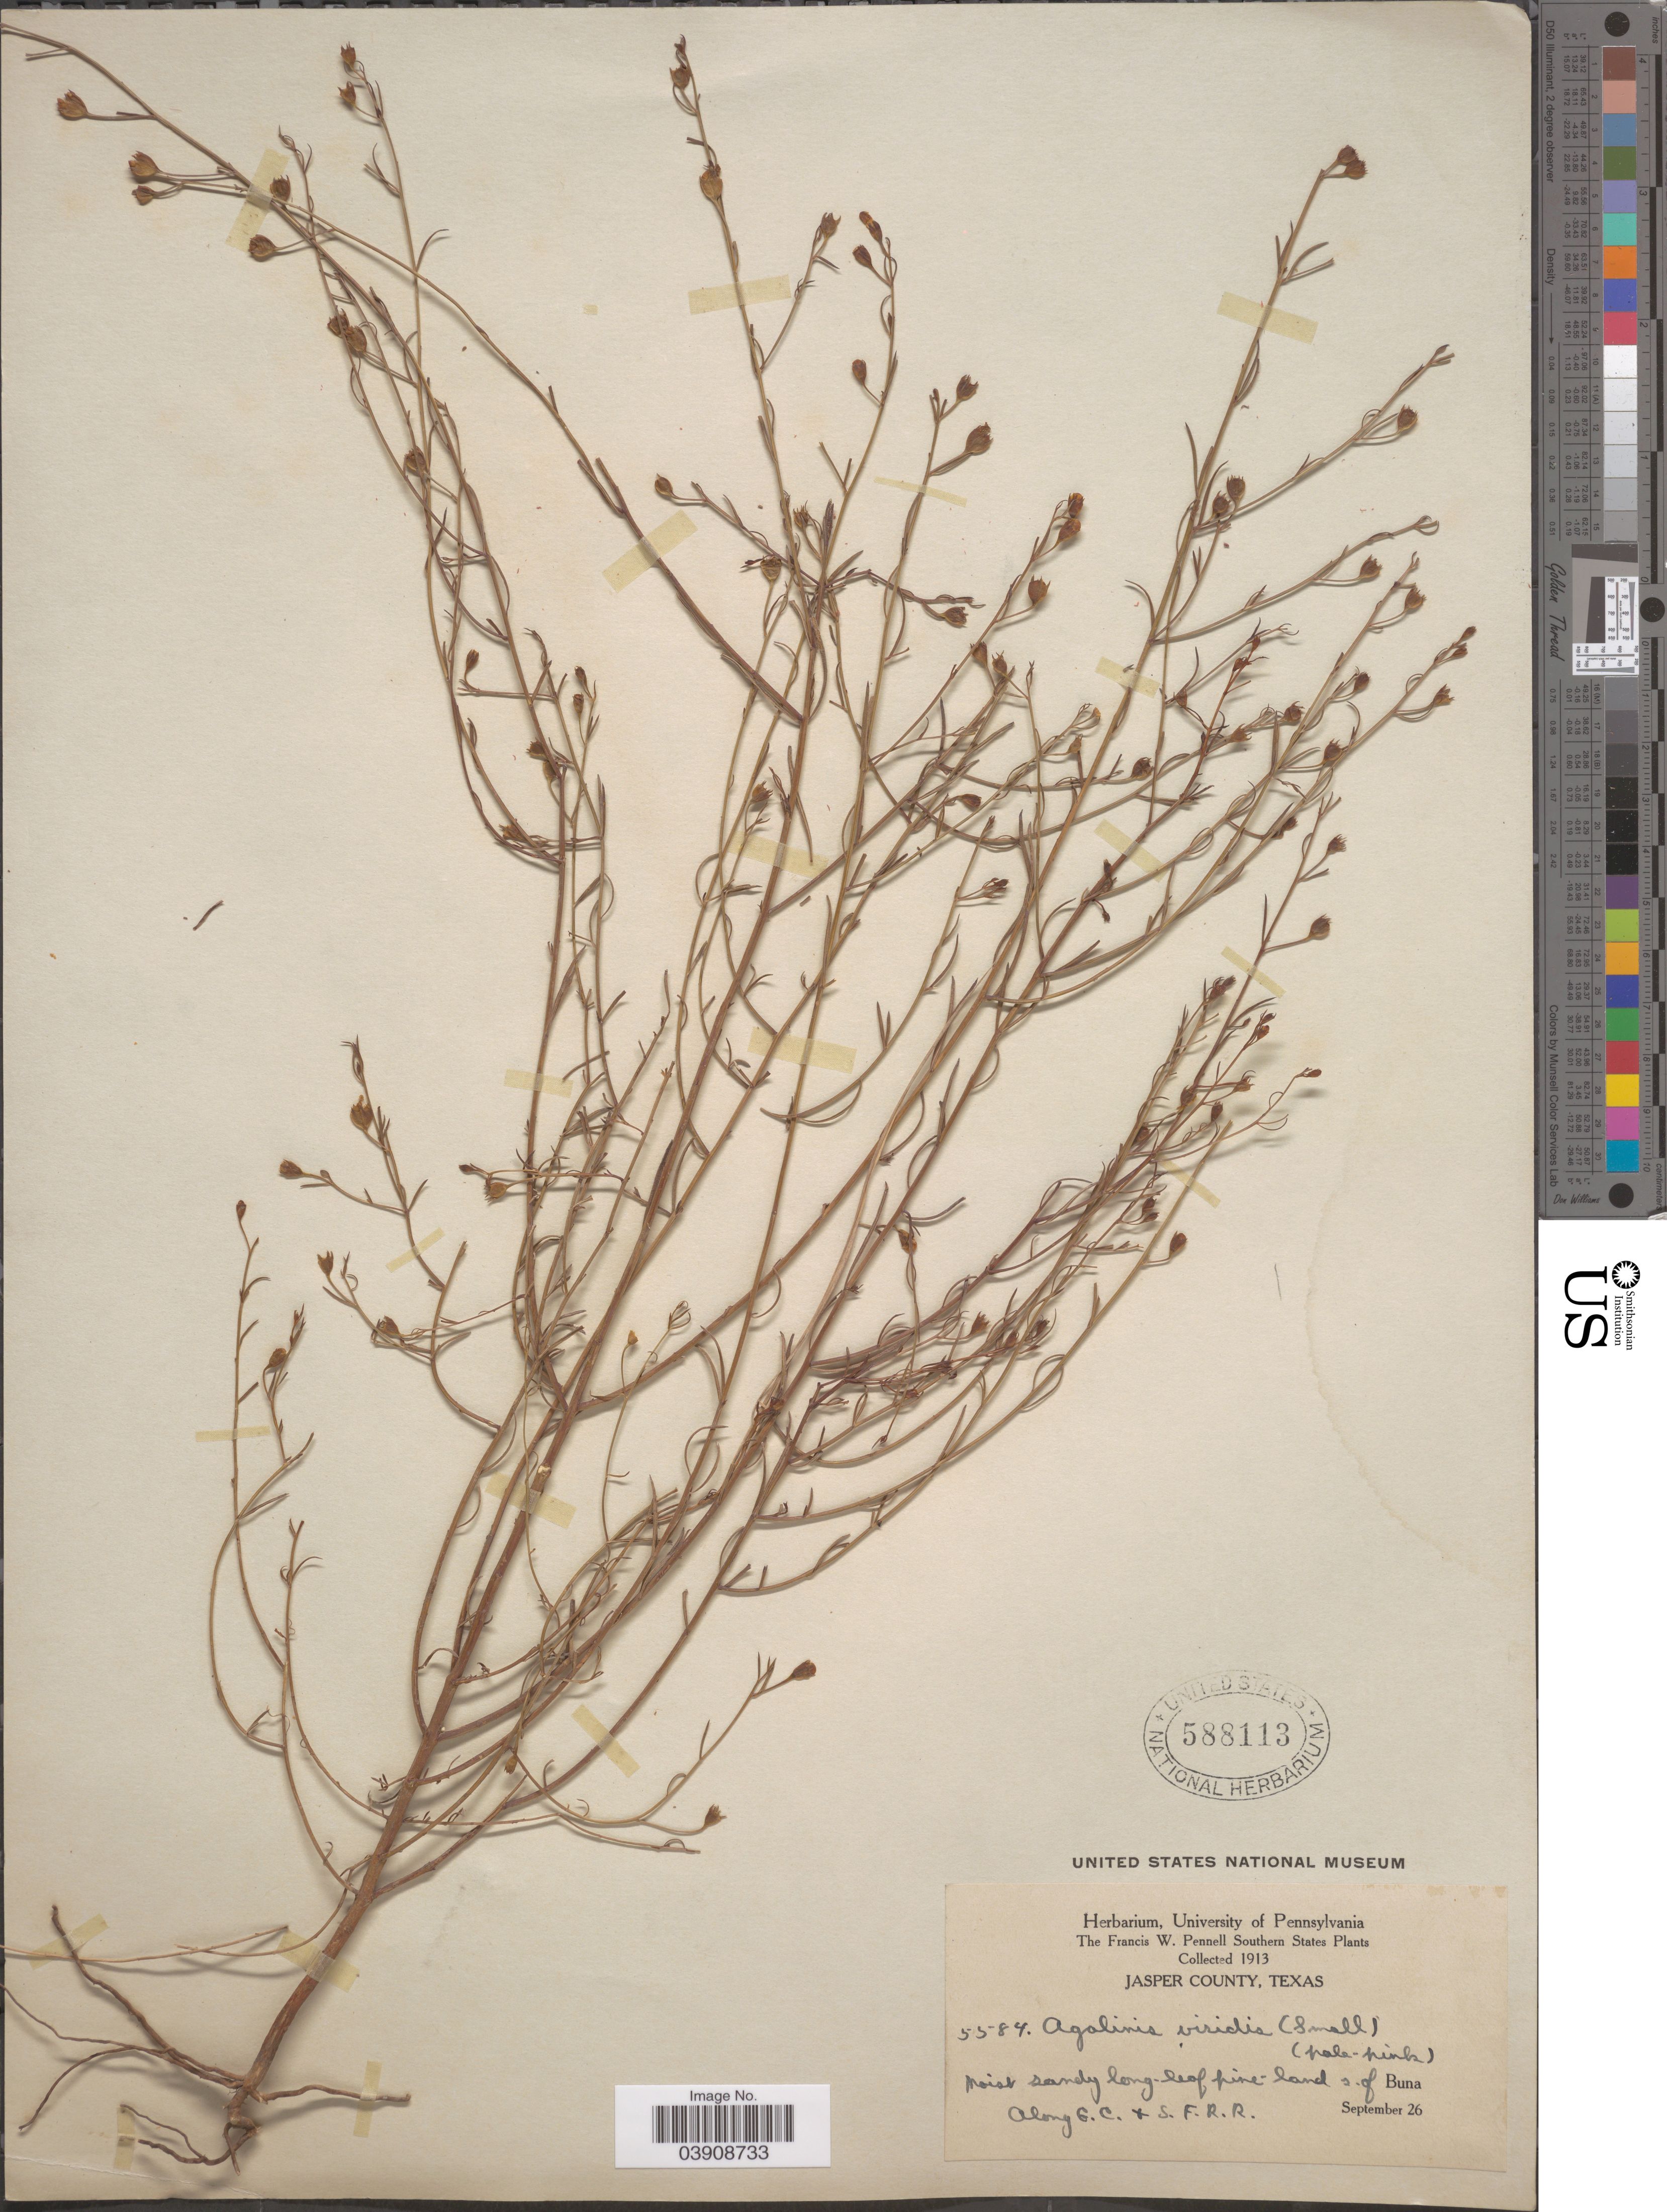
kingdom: Plantae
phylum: Tracheophyta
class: Magnoliopsida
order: Lamiales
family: Orobanchaceae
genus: Agalinis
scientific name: Agalinis viridis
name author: (Small) Pennell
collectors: F. W. Pennell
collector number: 5584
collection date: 1913-09-26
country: United States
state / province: Texas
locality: Southern States. Jasper County. Moist sandy long-leaf pine-land s. of Buna. Along E. C. & S. F. R. R.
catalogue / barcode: US 588113